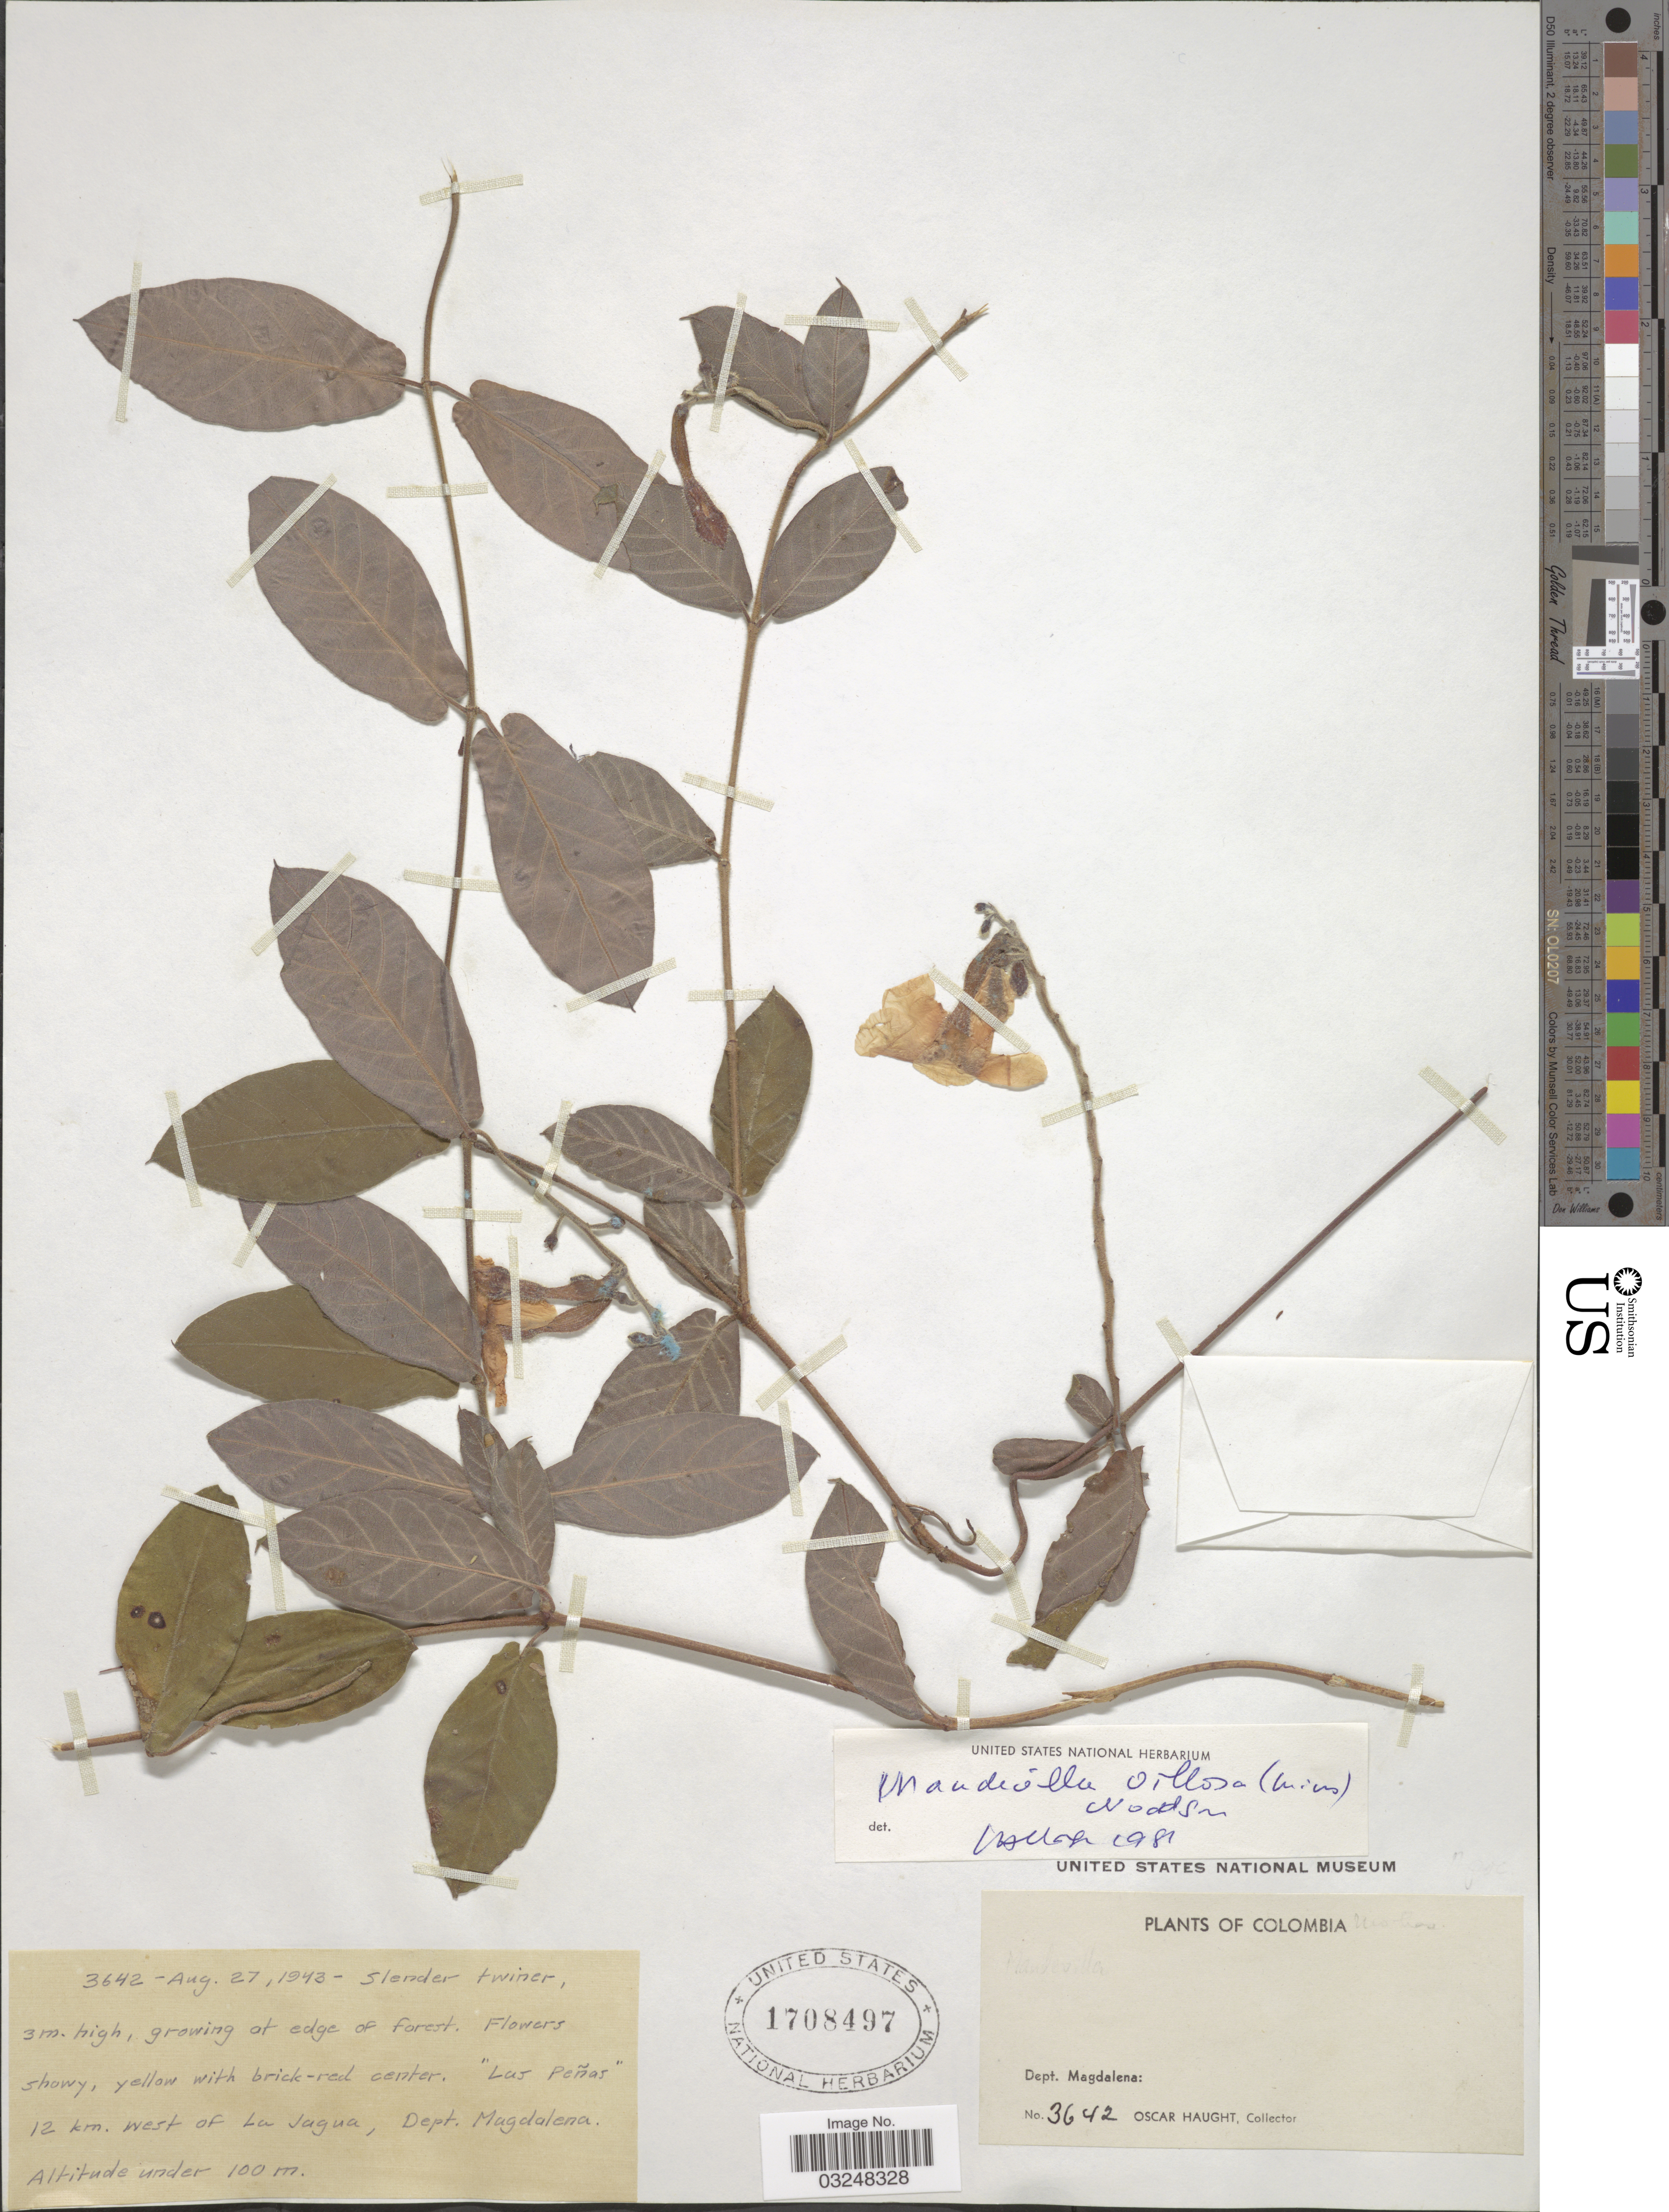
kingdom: Plantae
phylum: Tracheophyta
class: Magnoliopsida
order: Gentianales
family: Apocynaceae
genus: Mandevilla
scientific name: Mandevilla villosa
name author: (Miers) Woodson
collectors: O. Haught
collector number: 3642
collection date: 1943-08-27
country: Colombia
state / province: Magdalena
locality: Dept. Magdalena. "Las Peñas" 12 km. west of La Jagua.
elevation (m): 100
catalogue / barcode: US 1708497